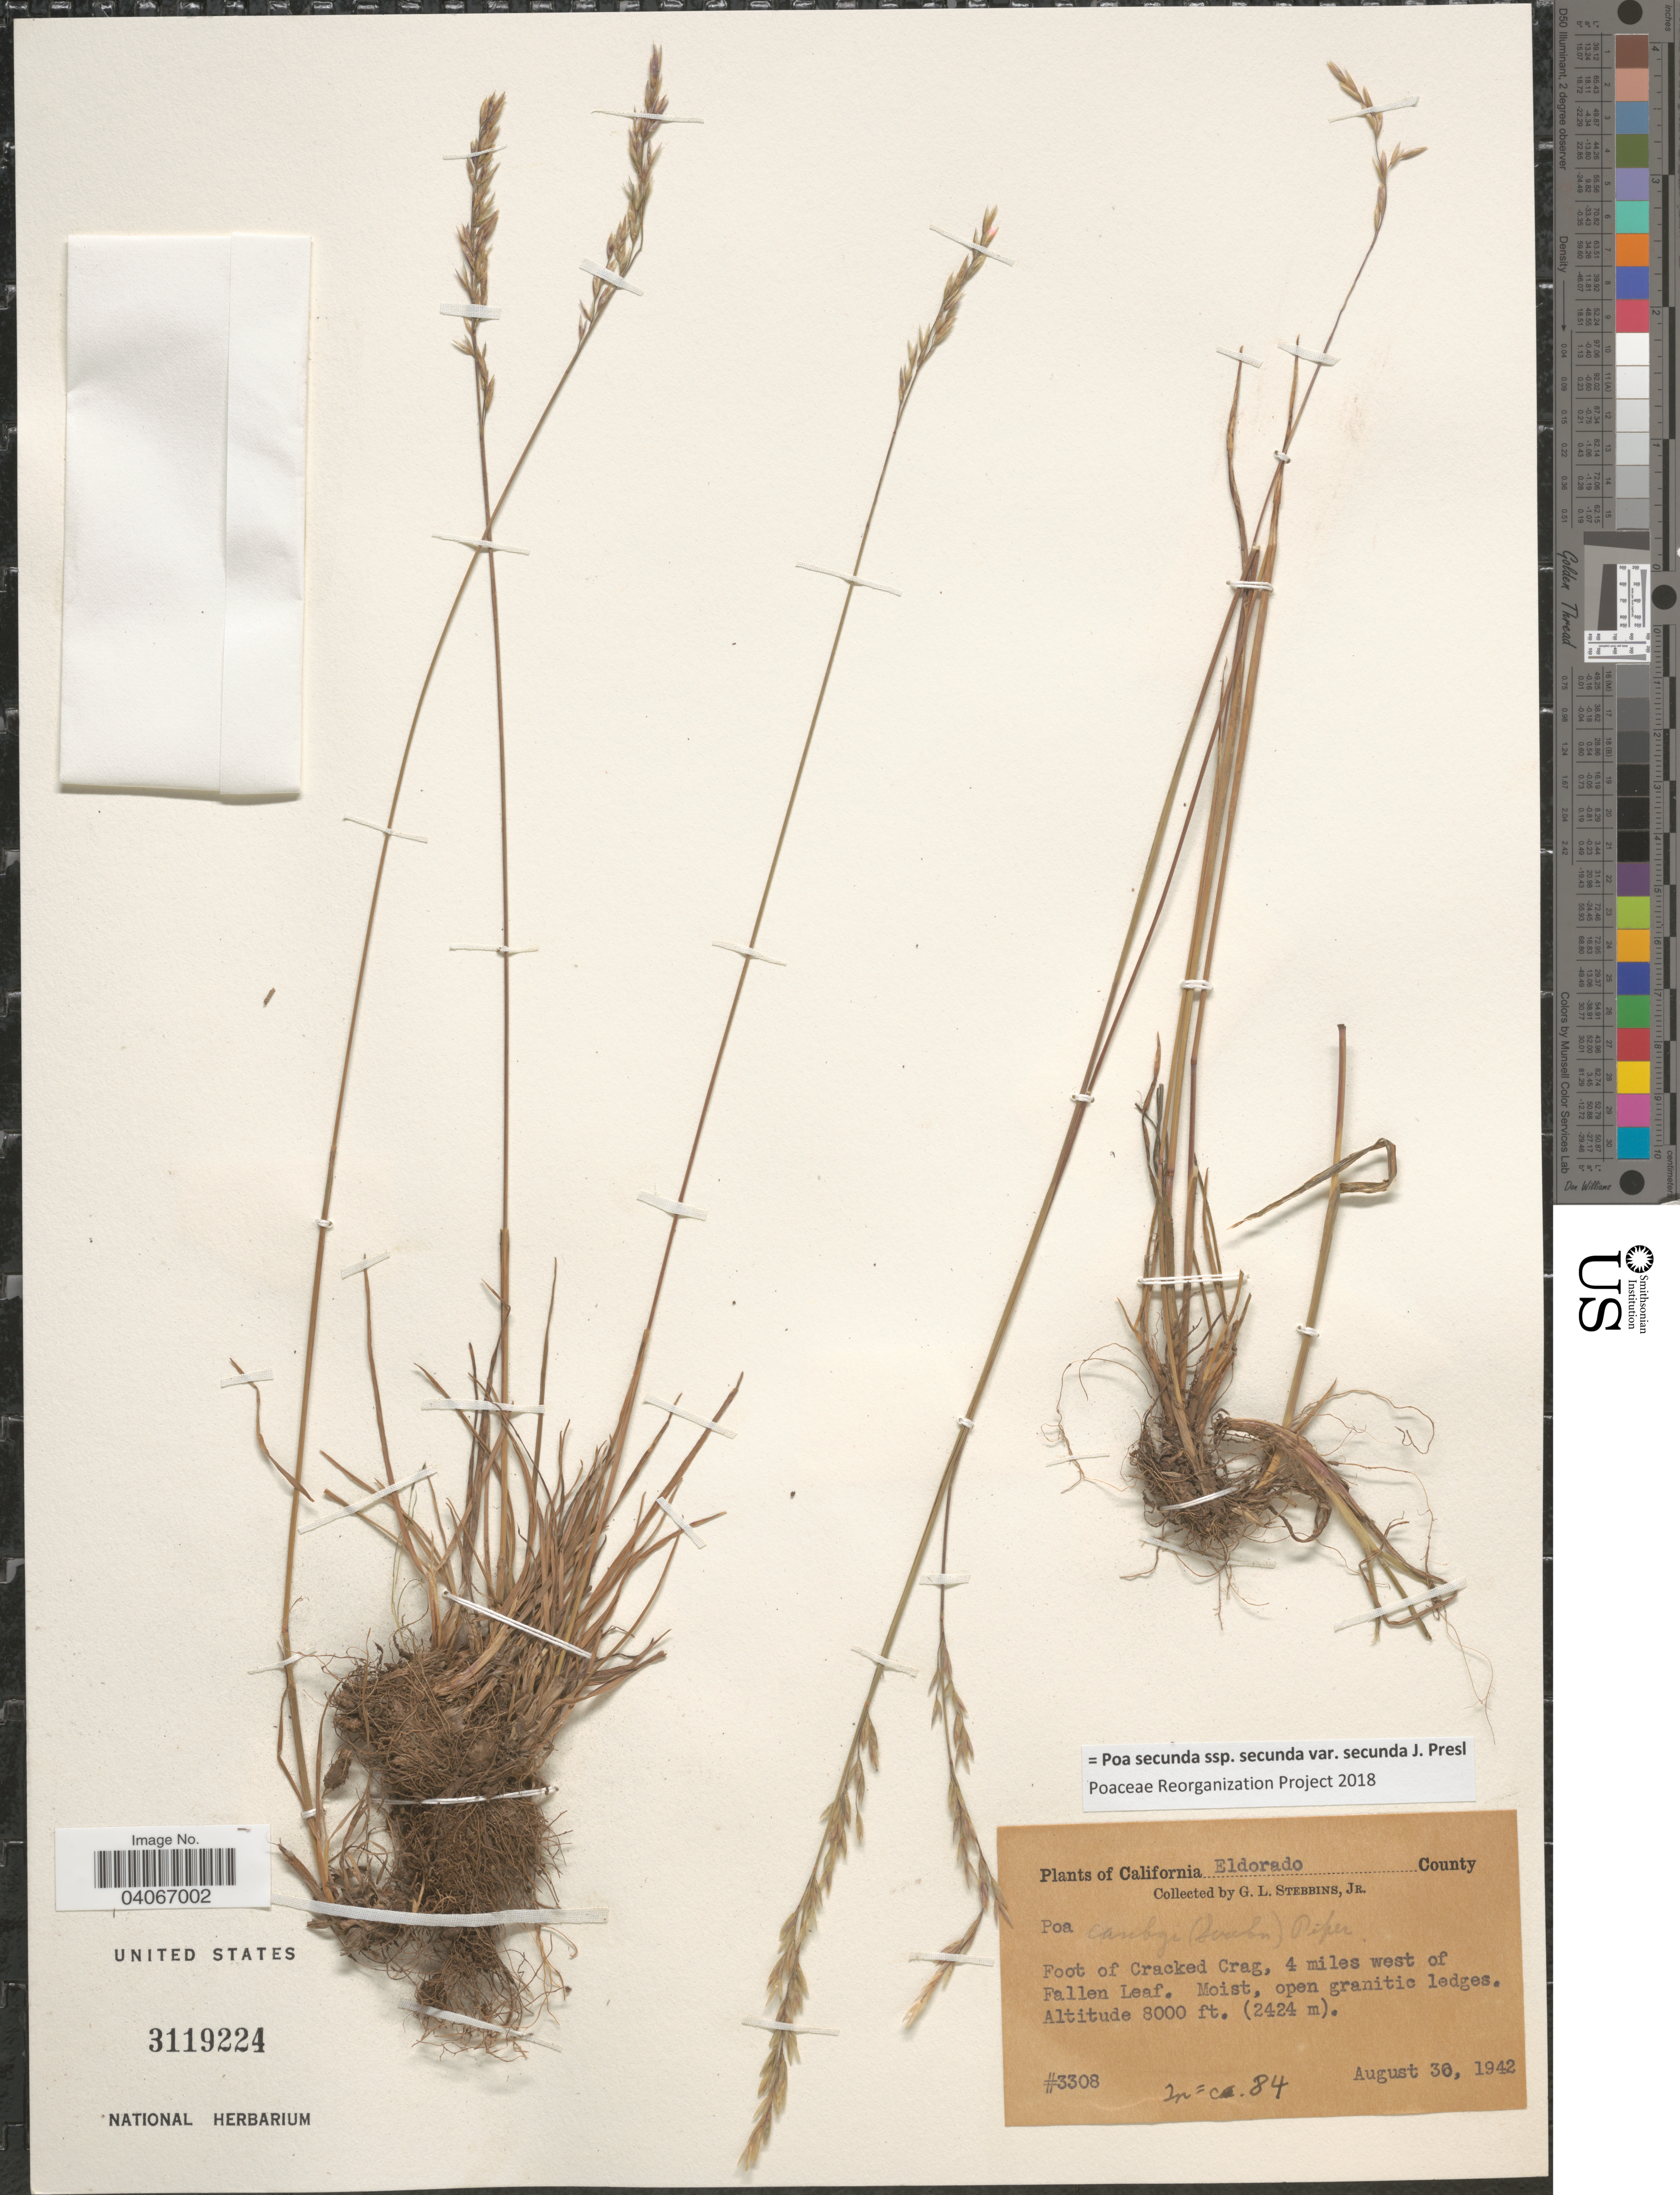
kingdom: Plantae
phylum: Tracheophyta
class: Liliopsida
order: Poales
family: Poaceae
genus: Poa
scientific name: Poa secunda subsp. secunda var. secunda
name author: J. Presl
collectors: G. L. Stebbins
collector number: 3308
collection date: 1942-08-30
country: United States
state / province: California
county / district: El Dorado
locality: Eldorado County. Foot of Cracked Crag, 4 miles west of Fallen Leaf.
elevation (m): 2438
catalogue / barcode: US 3119224